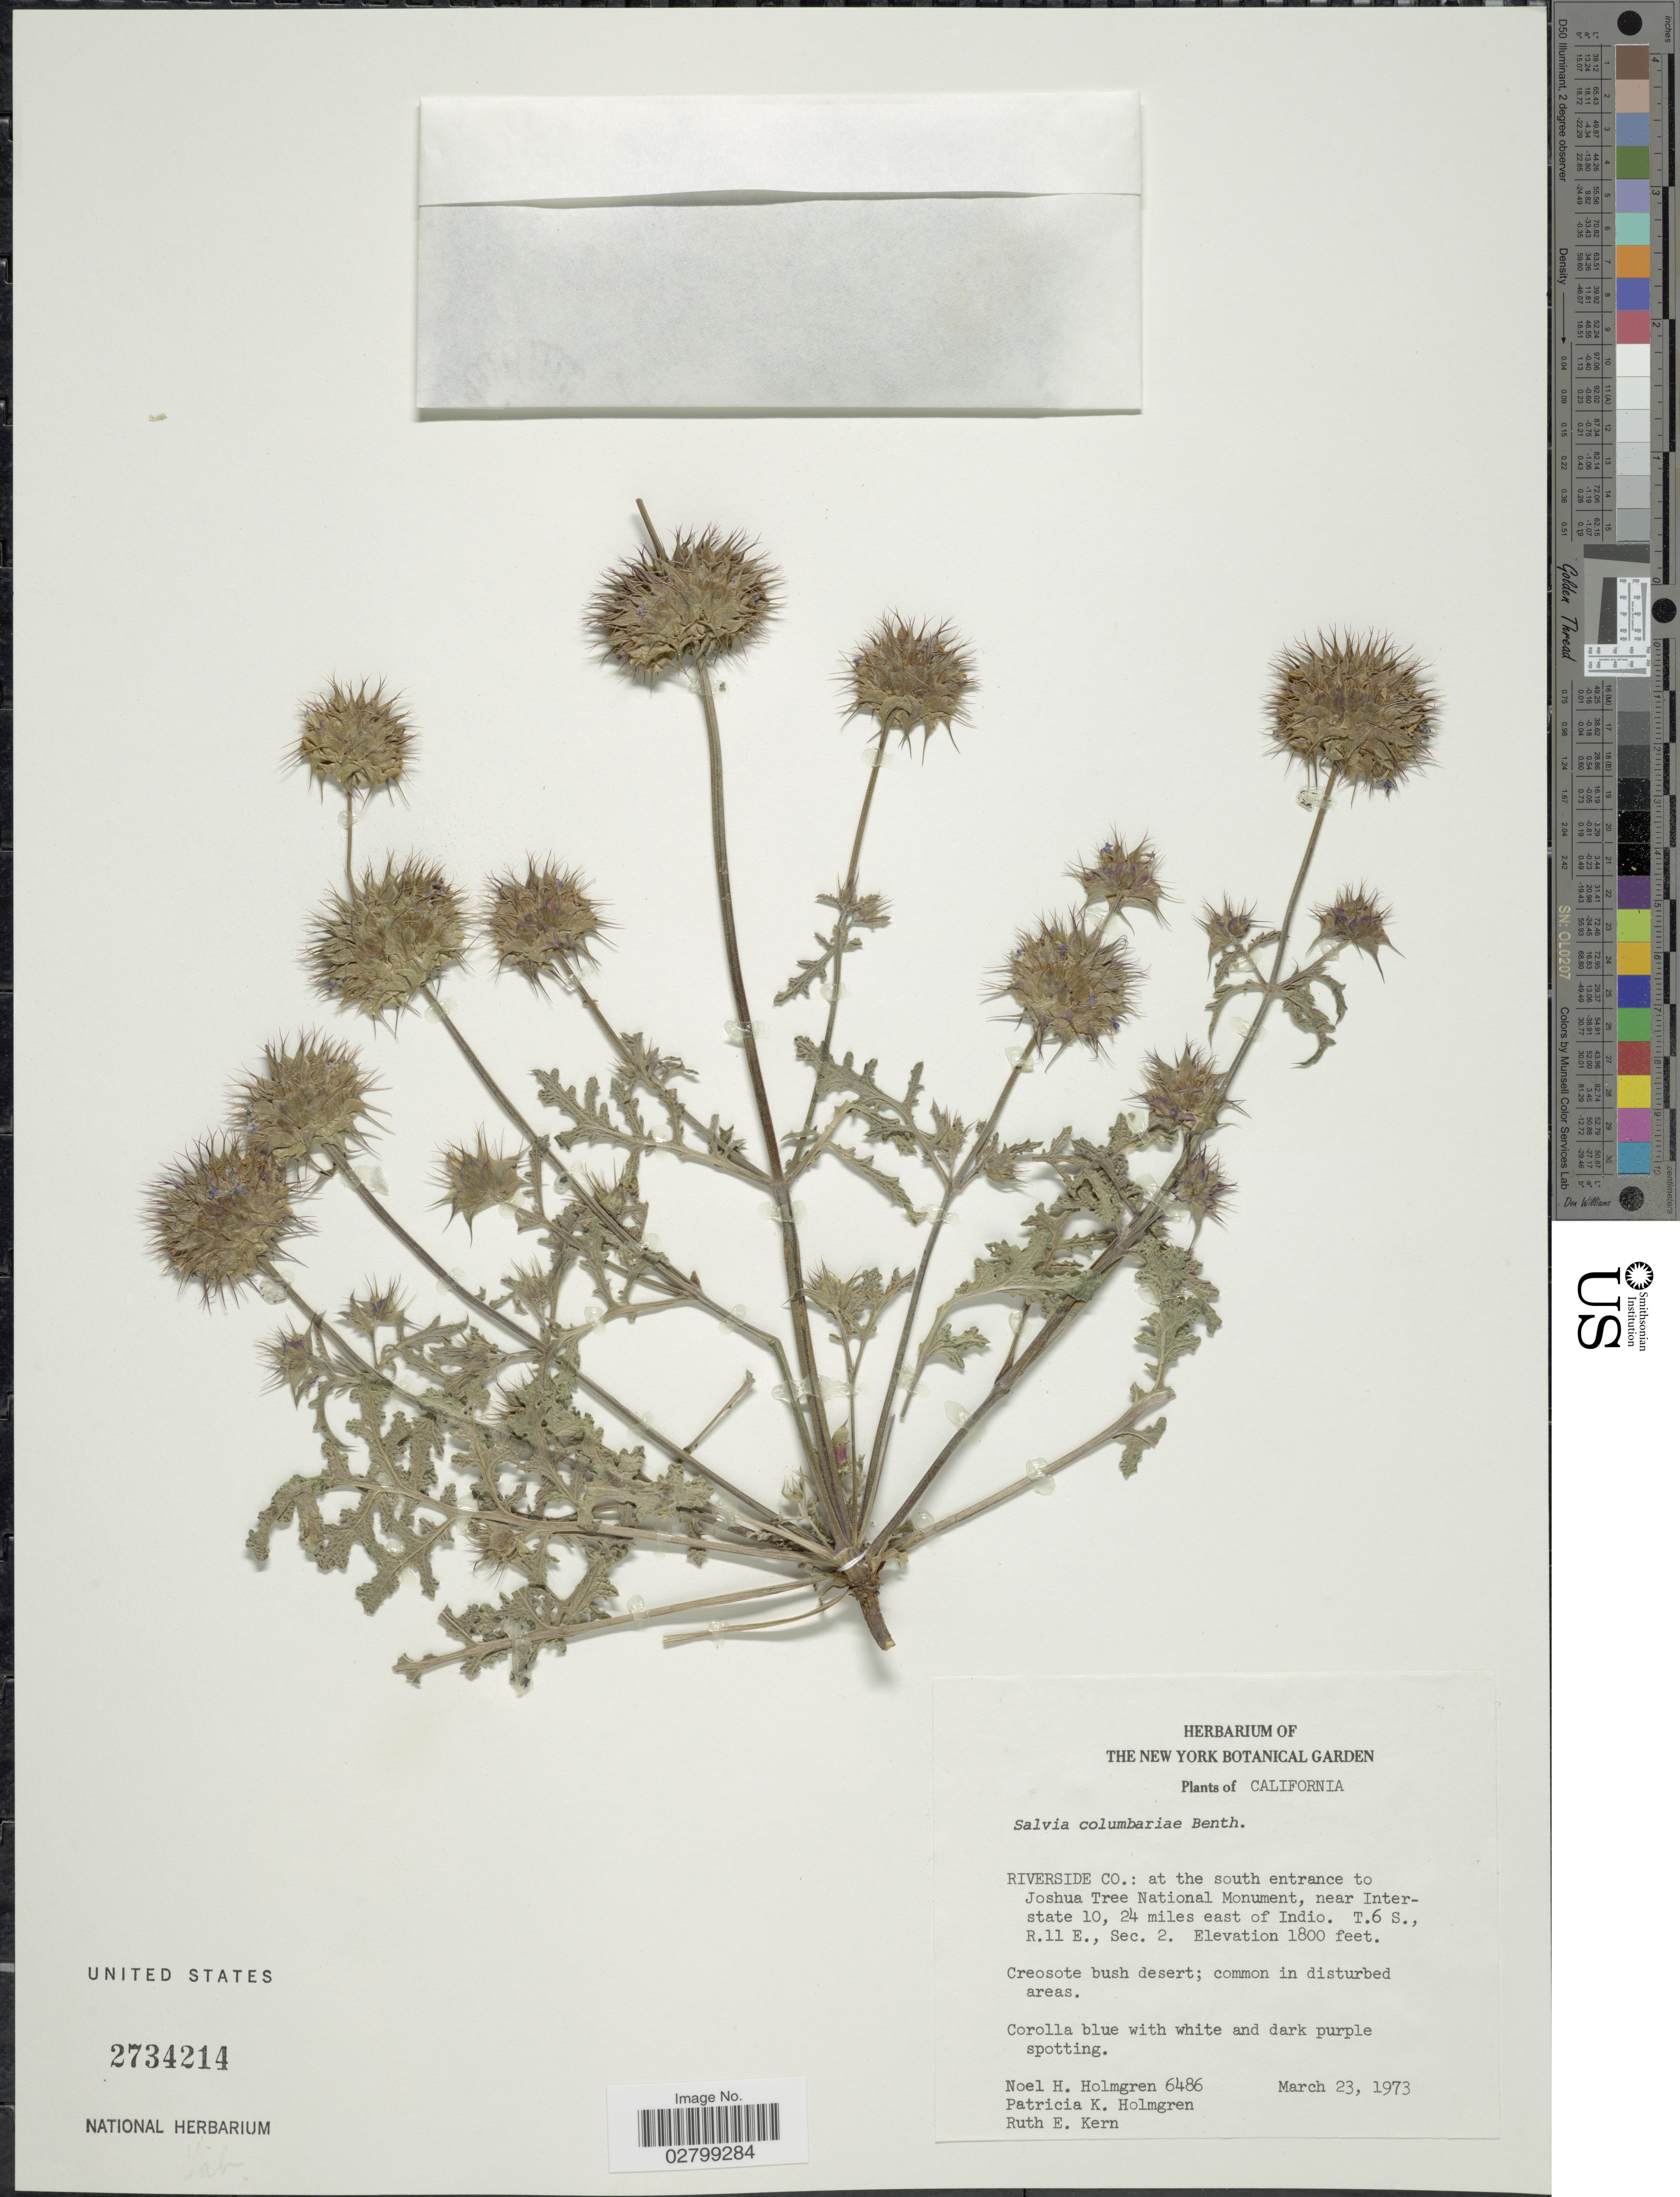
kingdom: Plantae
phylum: Tracheophyta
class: Magnoliopsida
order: Lamiales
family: Lamiaceae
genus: Salvia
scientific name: Salvia columbariae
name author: Benth.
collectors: N. H. Holmgren, P. K. Holmgren & R. Kern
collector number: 6486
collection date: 1973-03-23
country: United States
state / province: California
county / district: Riverside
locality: Riverside Co.: at the south entrance to Joshua Tree National Monument, near Interstate 10, 24 miles east of Indio. T.6 S., R.11 E., Sec. 2.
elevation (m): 549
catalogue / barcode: US 2734214